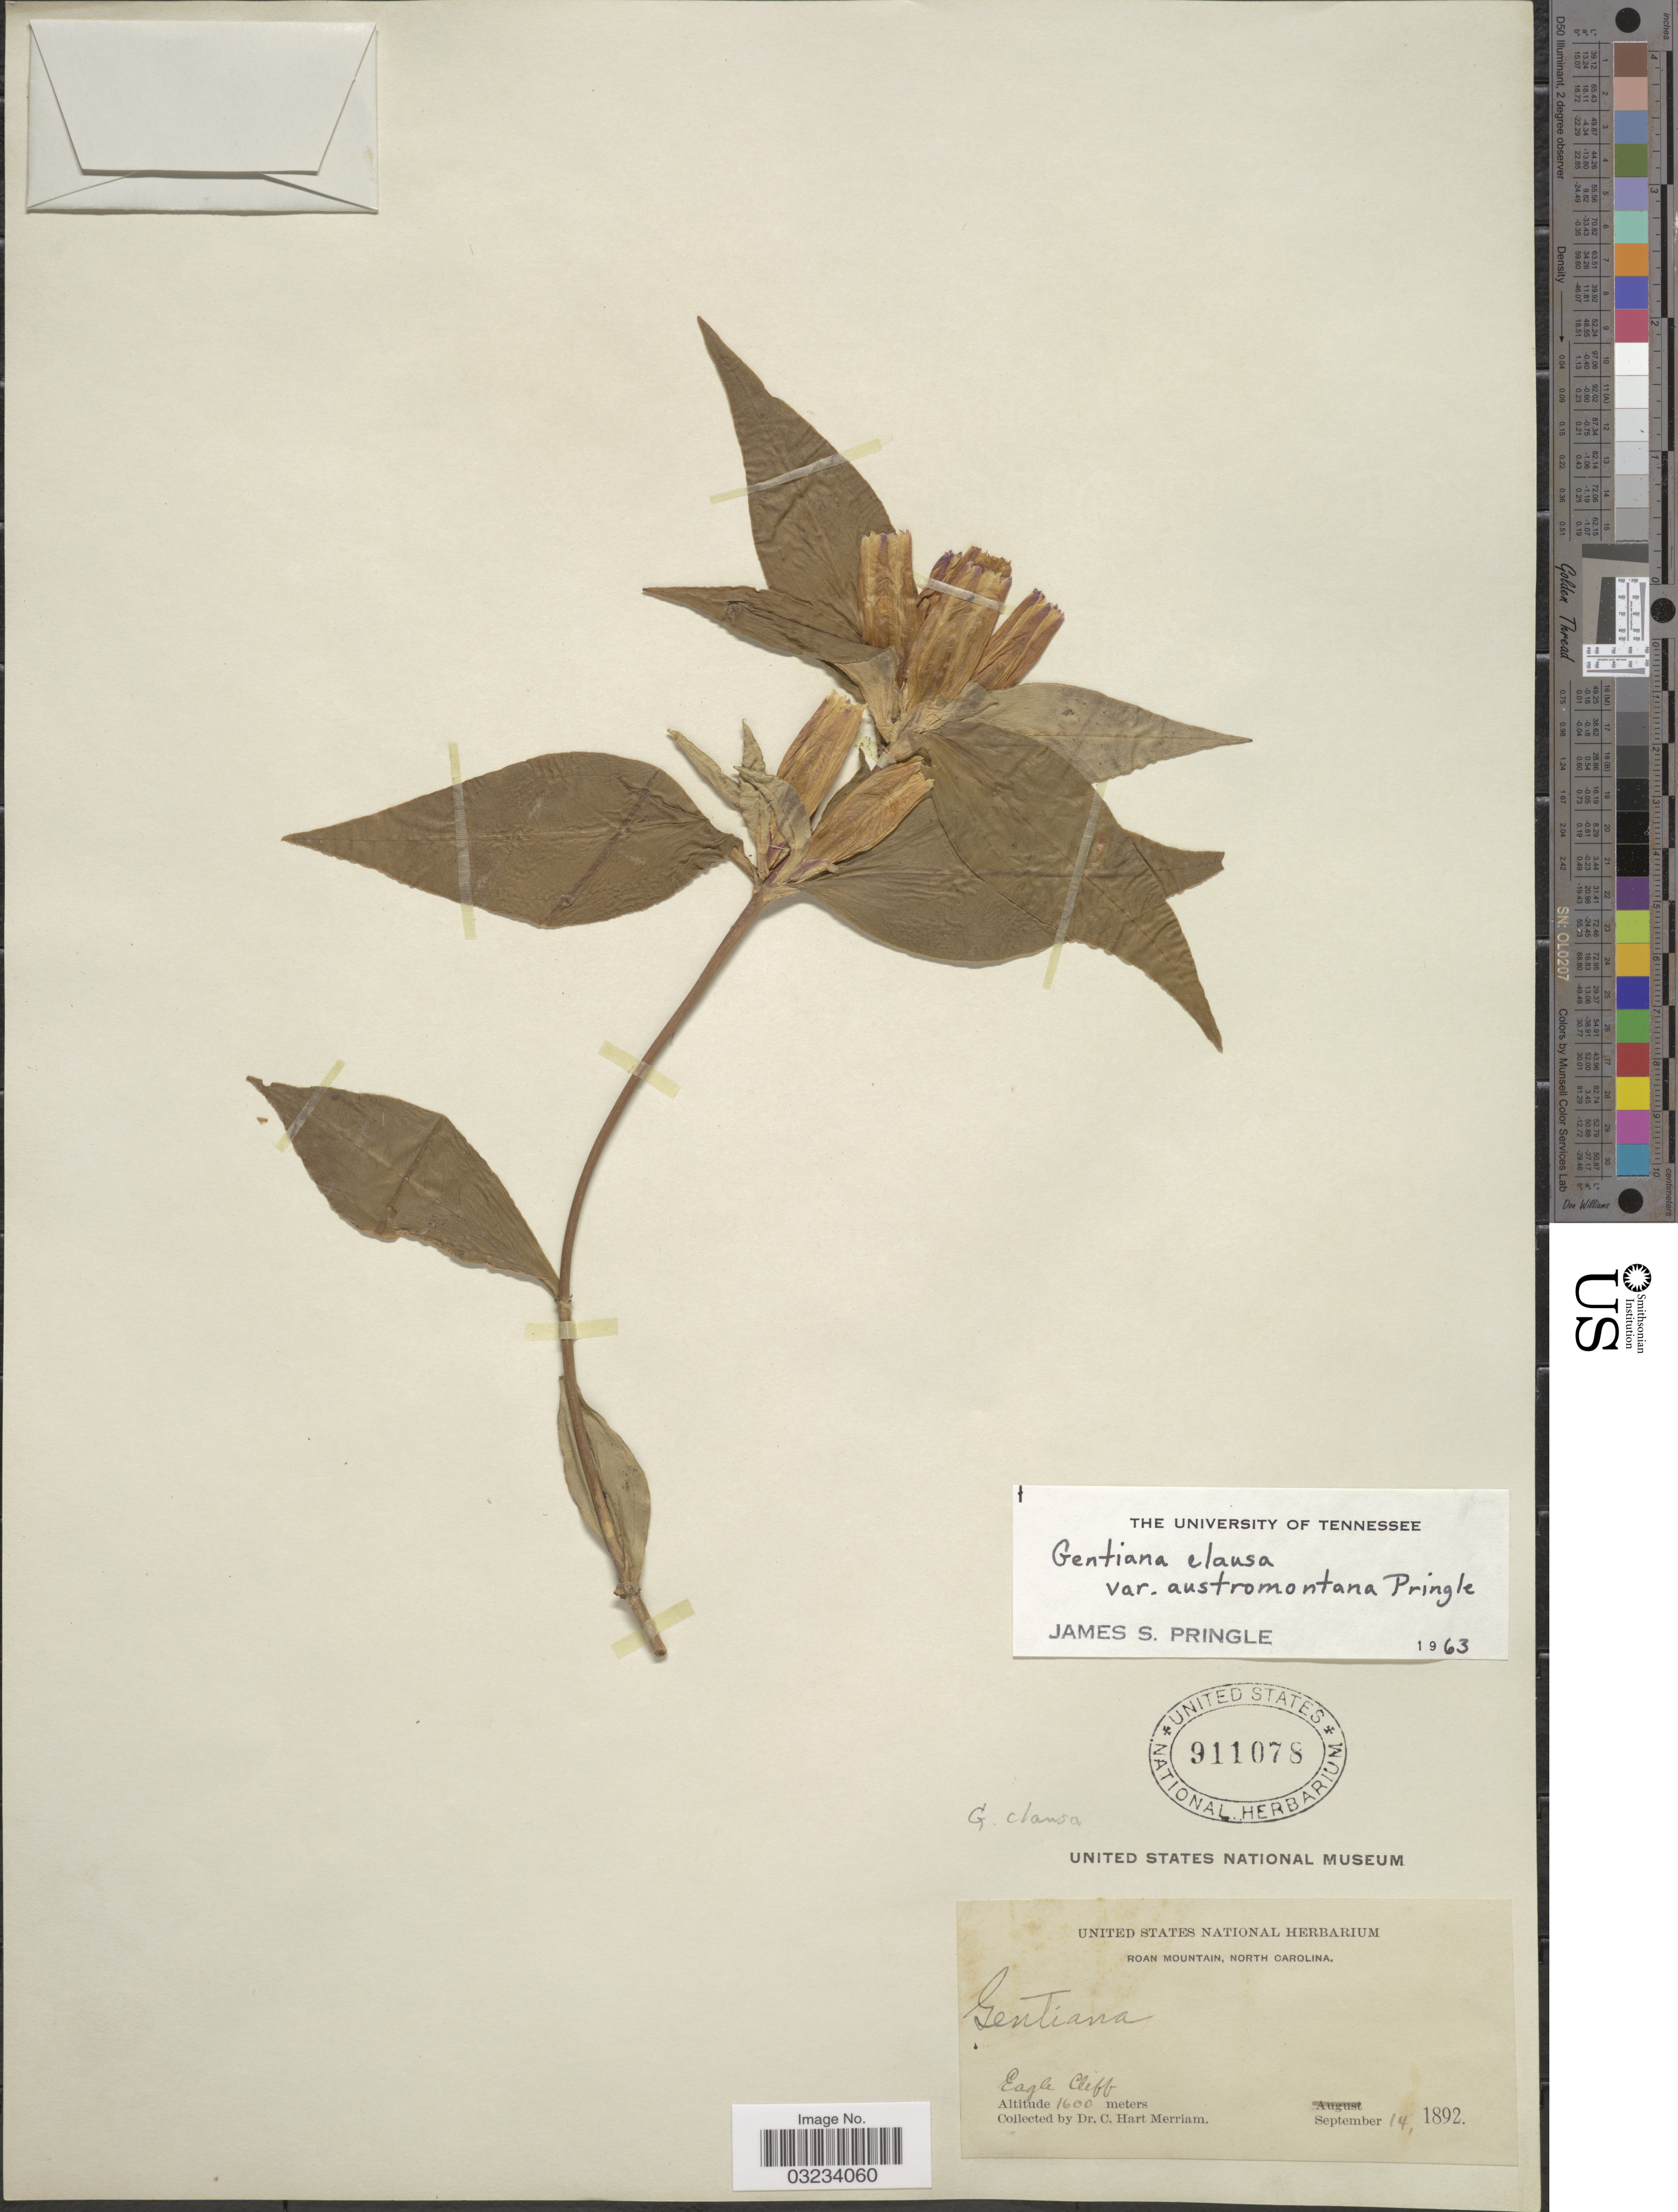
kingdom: Plantae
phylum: Tracheophyta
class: Magnoliopsida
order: Gentianales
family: Gentianaceae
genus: Gentiana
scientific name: Gentiana clausa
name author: Raf.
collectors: C. Merriam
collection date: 1892-09-14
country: United States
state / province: North Carolina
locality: Roan Mountain, Eagle Cliff.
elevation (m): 1600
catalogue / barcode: US 911078